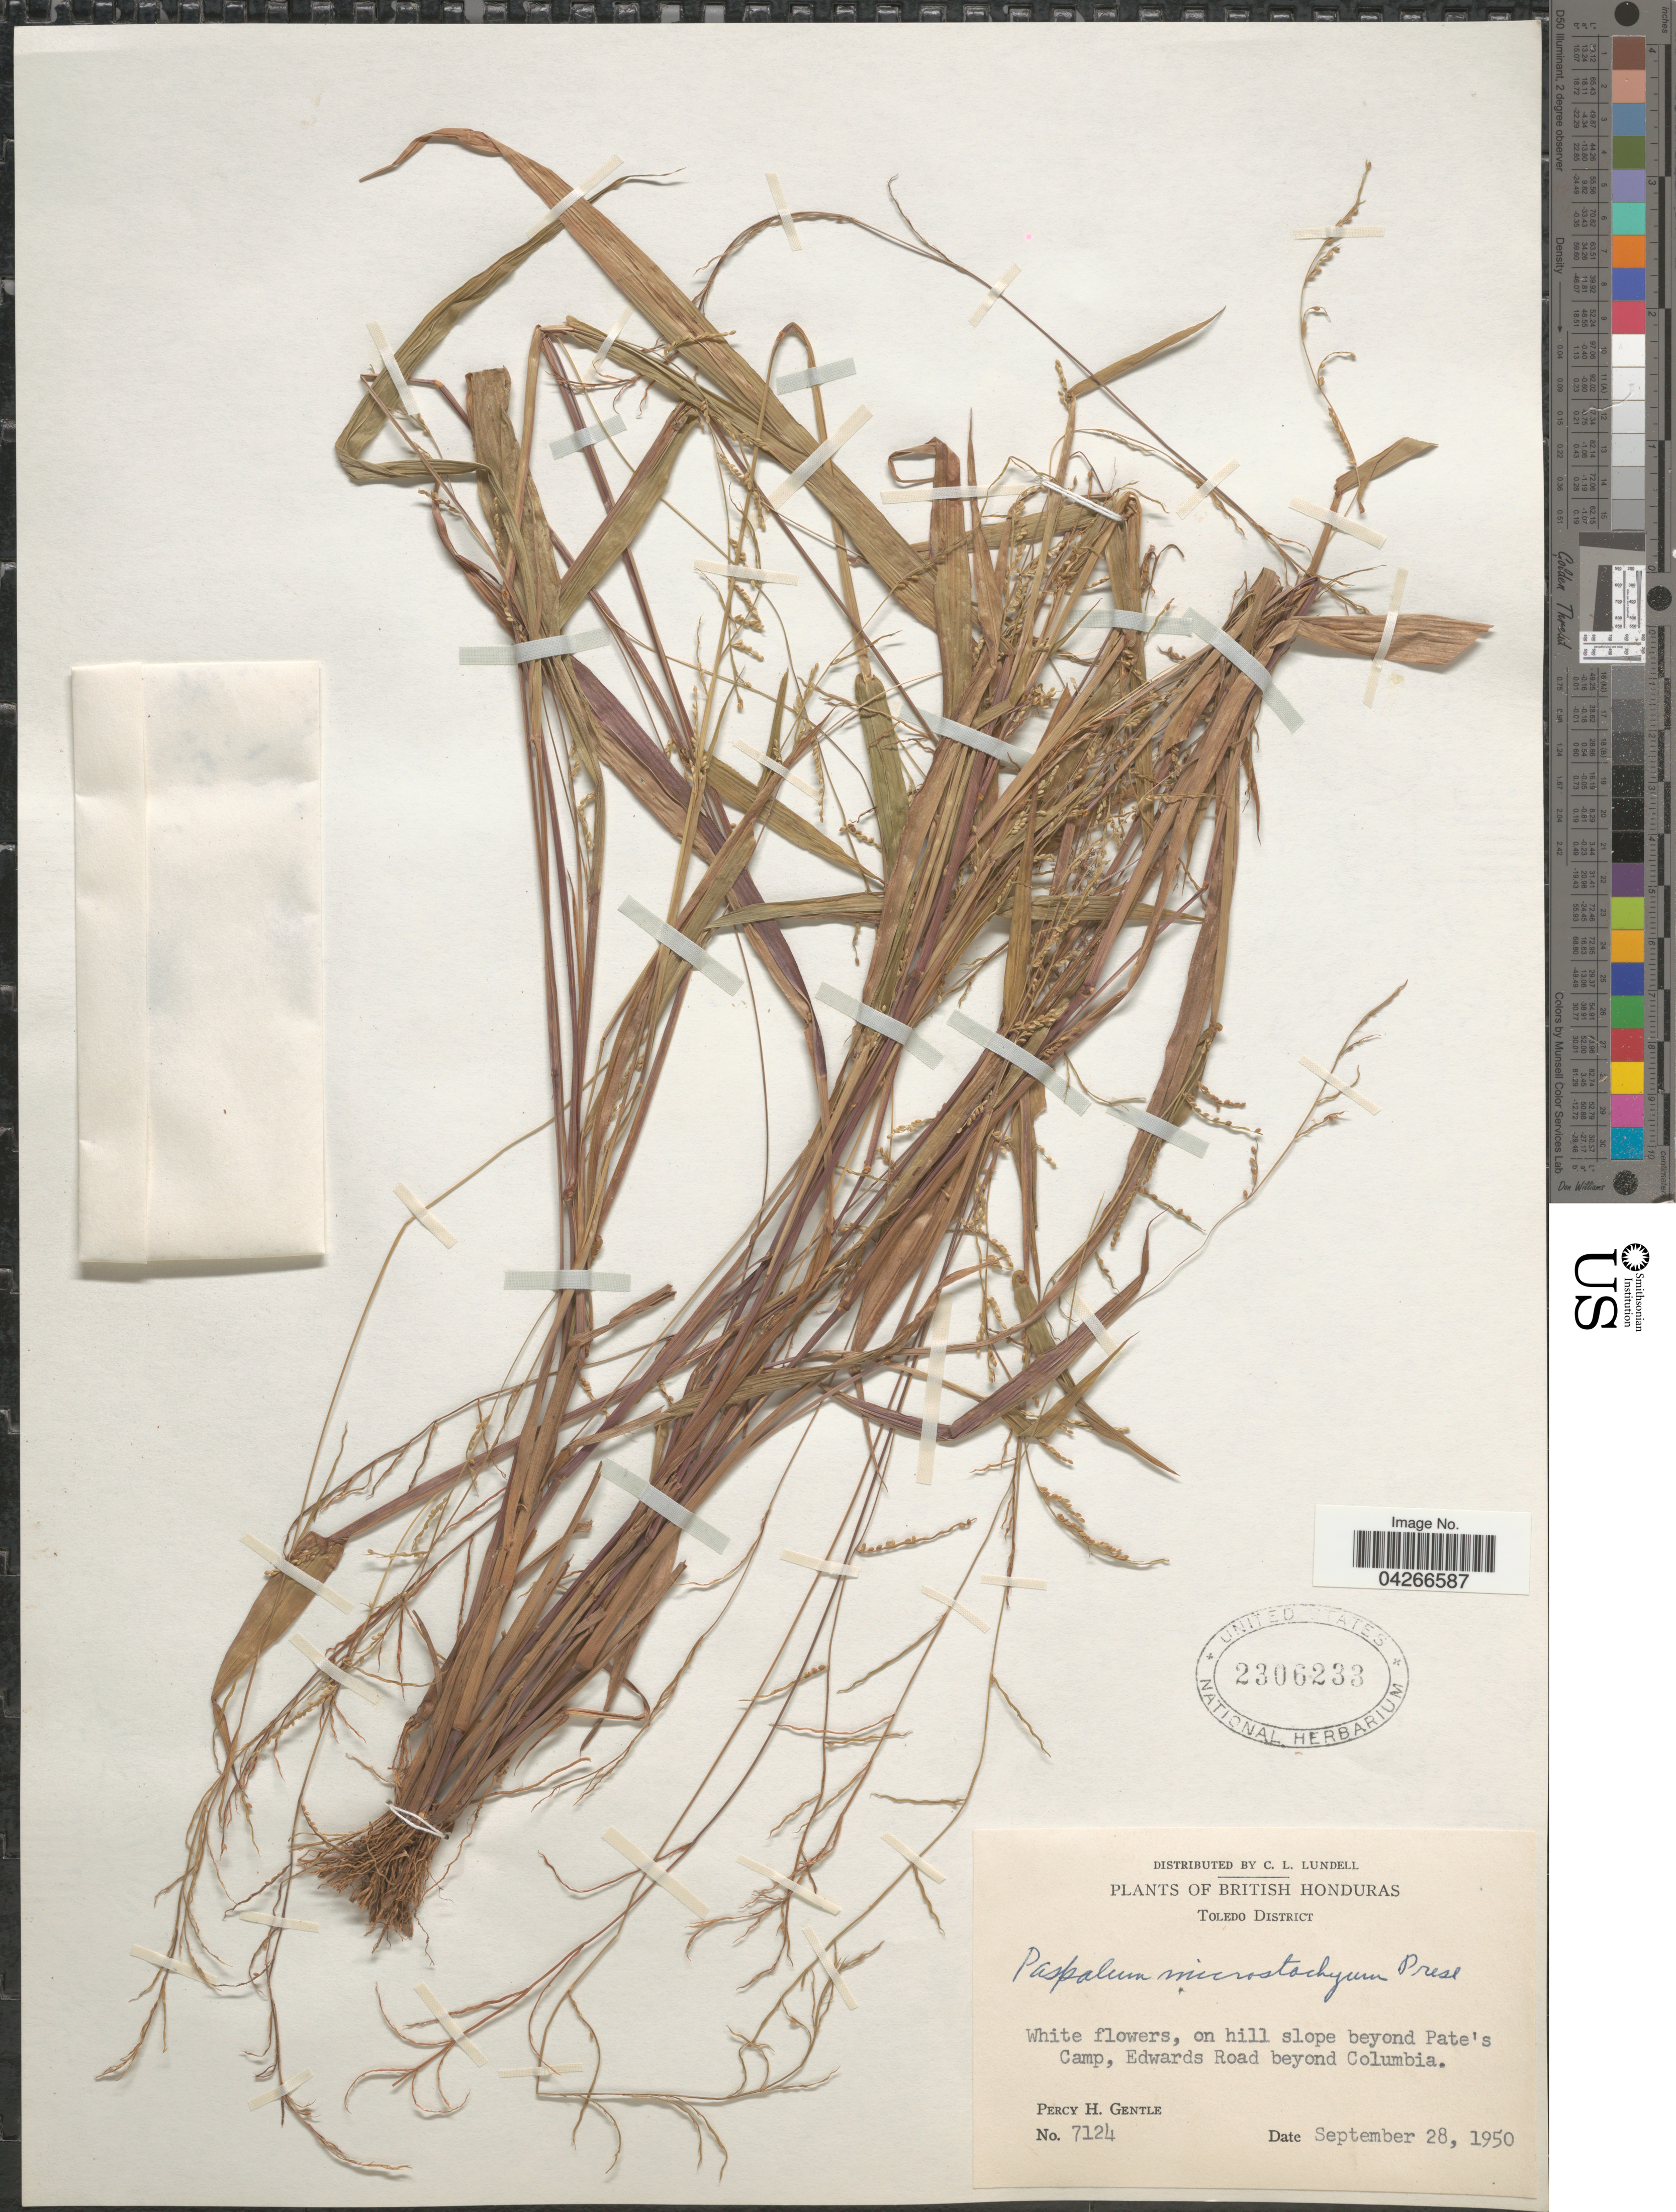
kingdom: Plantae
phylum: Tracheophyta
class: Liliopsida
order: Poales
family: Poaceae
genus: Paspalum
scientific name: Paspalum microstachyum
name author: J. Presl in C. Presl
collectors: P. H. Gentle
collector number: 7124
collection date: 1950-09-28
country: Belize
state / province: Toledo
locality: British Honduras. Toledo District. On hill slope beyond Pate's Camp, Edwards Road beyond Columbia.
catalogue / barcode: US 2306233